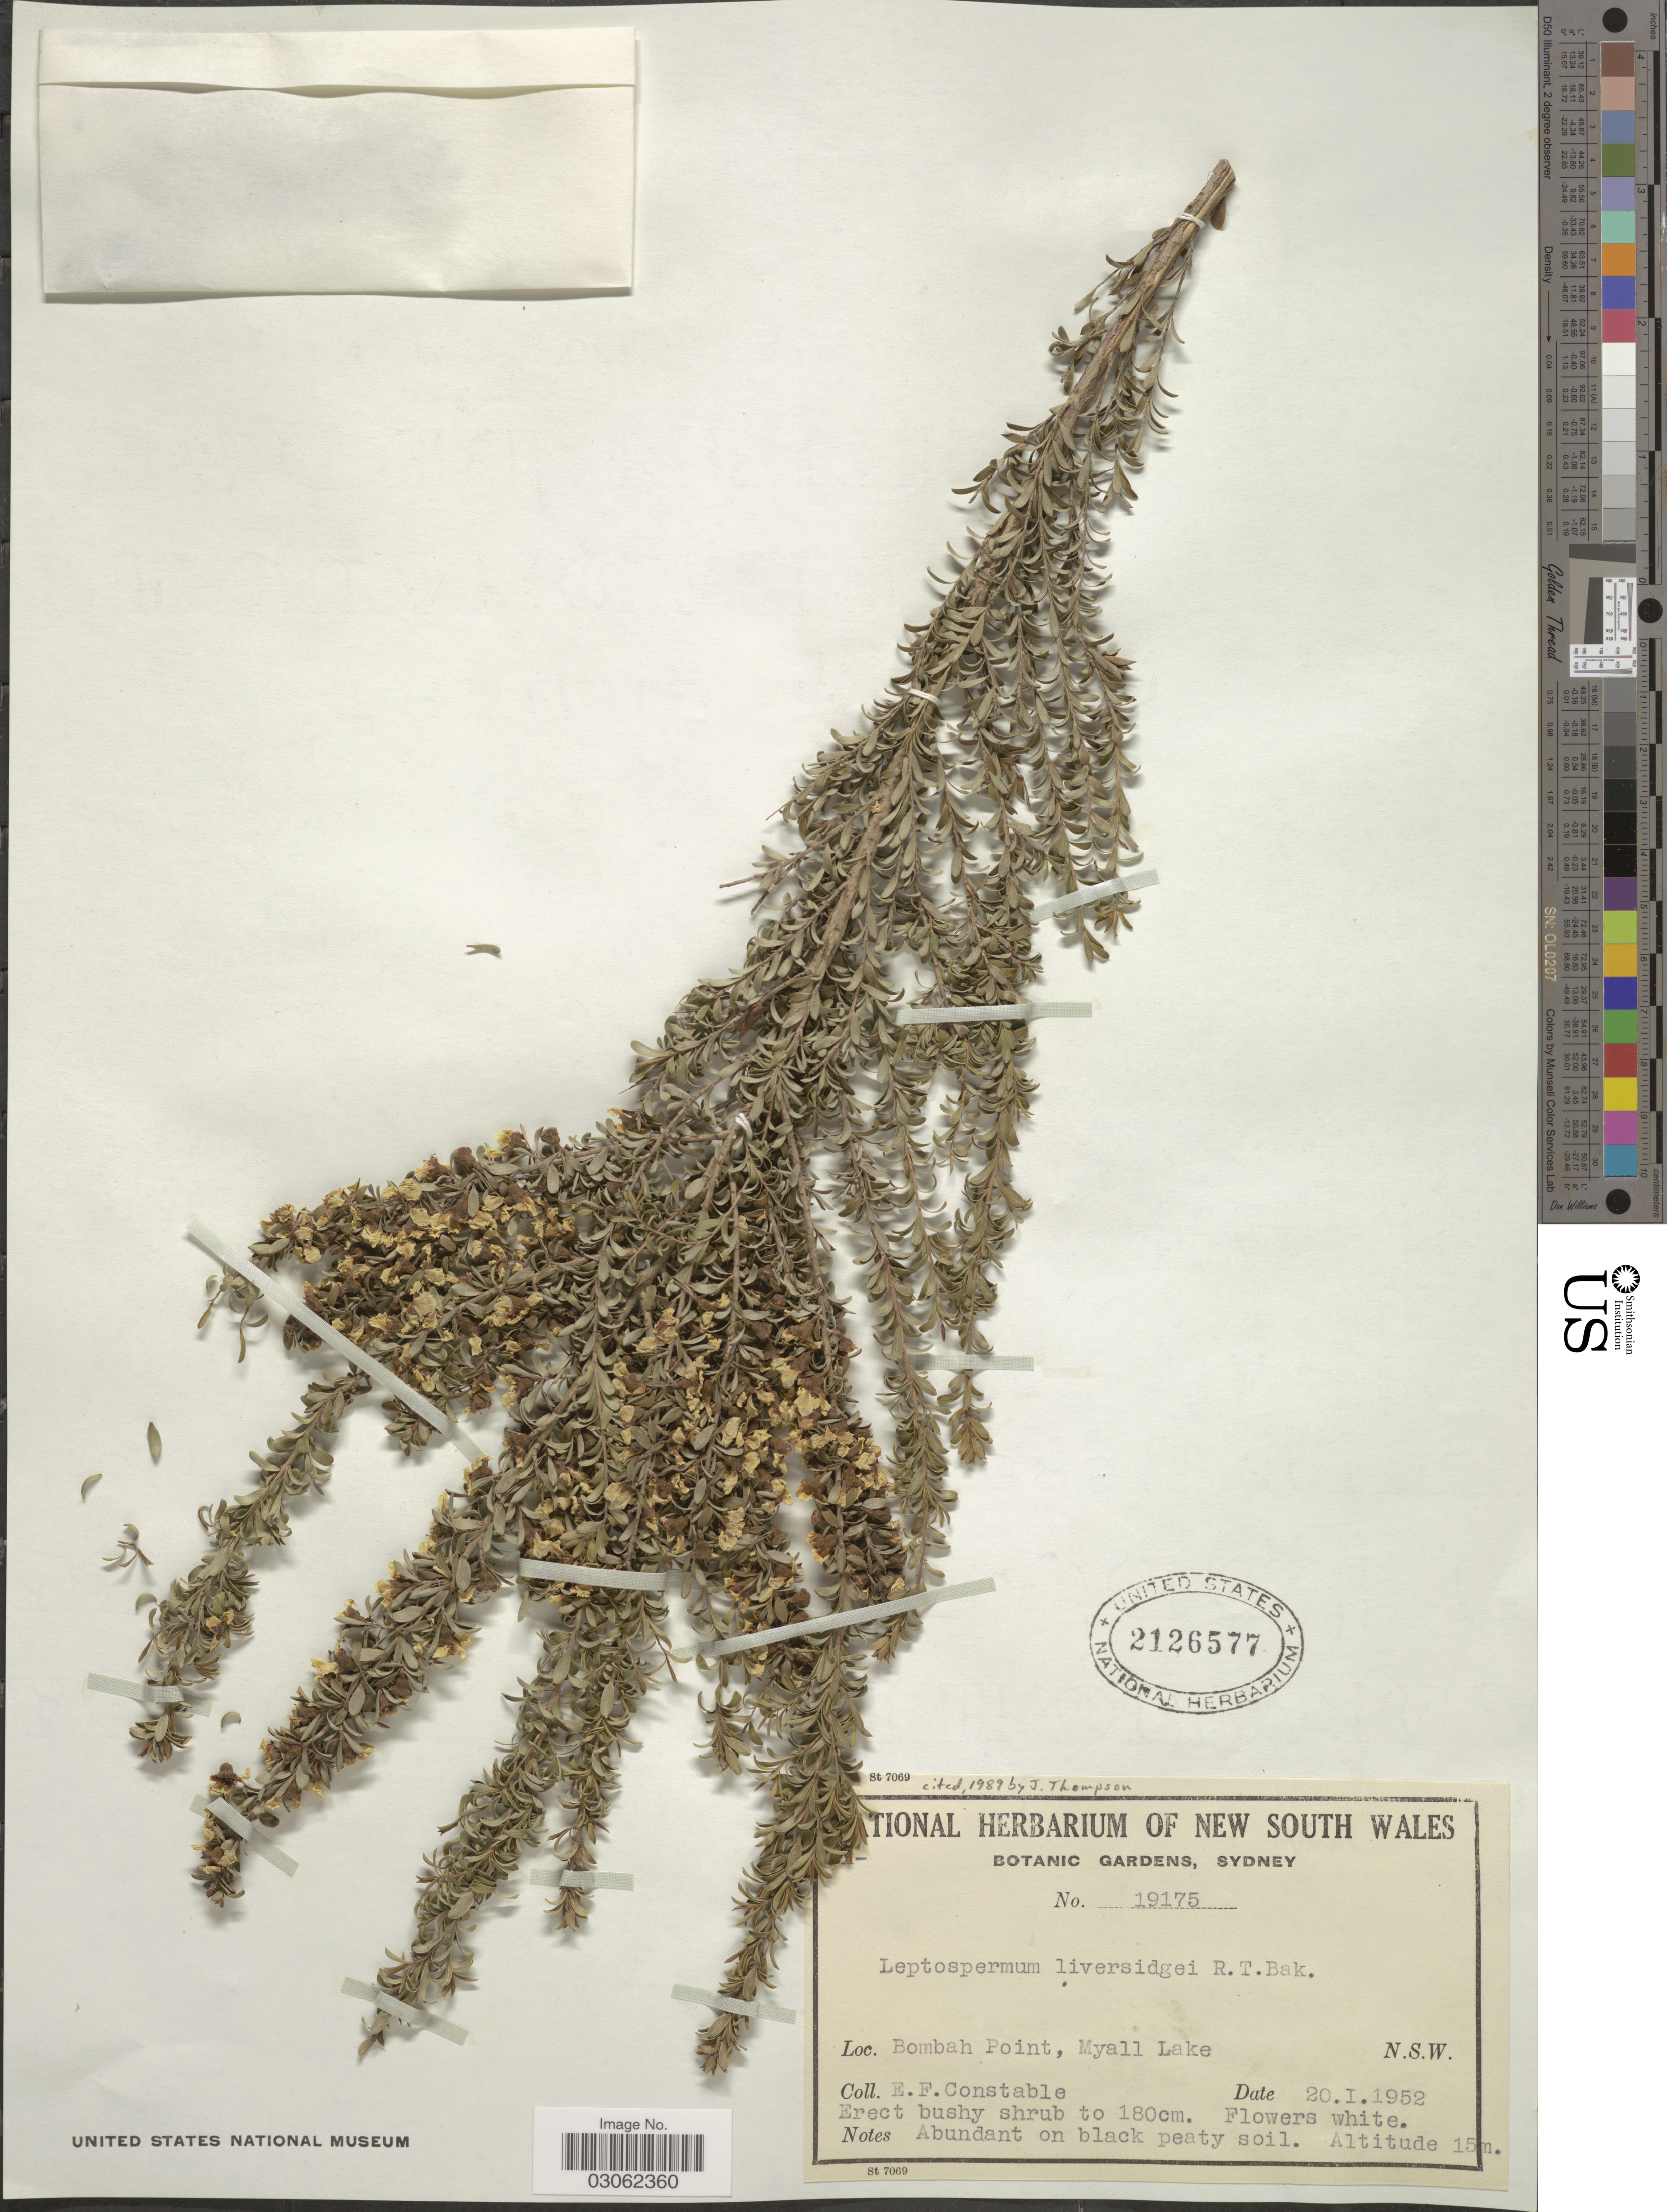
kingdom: Plantae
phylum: Tracheophyta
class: Magnoliopsida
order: Myrtales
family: Myrtaceae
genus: Leptospermum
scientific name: Leptospermum liversidgei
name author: R.T. Baker & H.G. Sm.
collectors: E. F. Constable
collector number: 19175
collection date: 1952-01-20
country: Australia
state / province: New South Wales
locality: Bombah Point, Myall Lake.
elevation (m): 15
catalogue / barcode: US 2126577